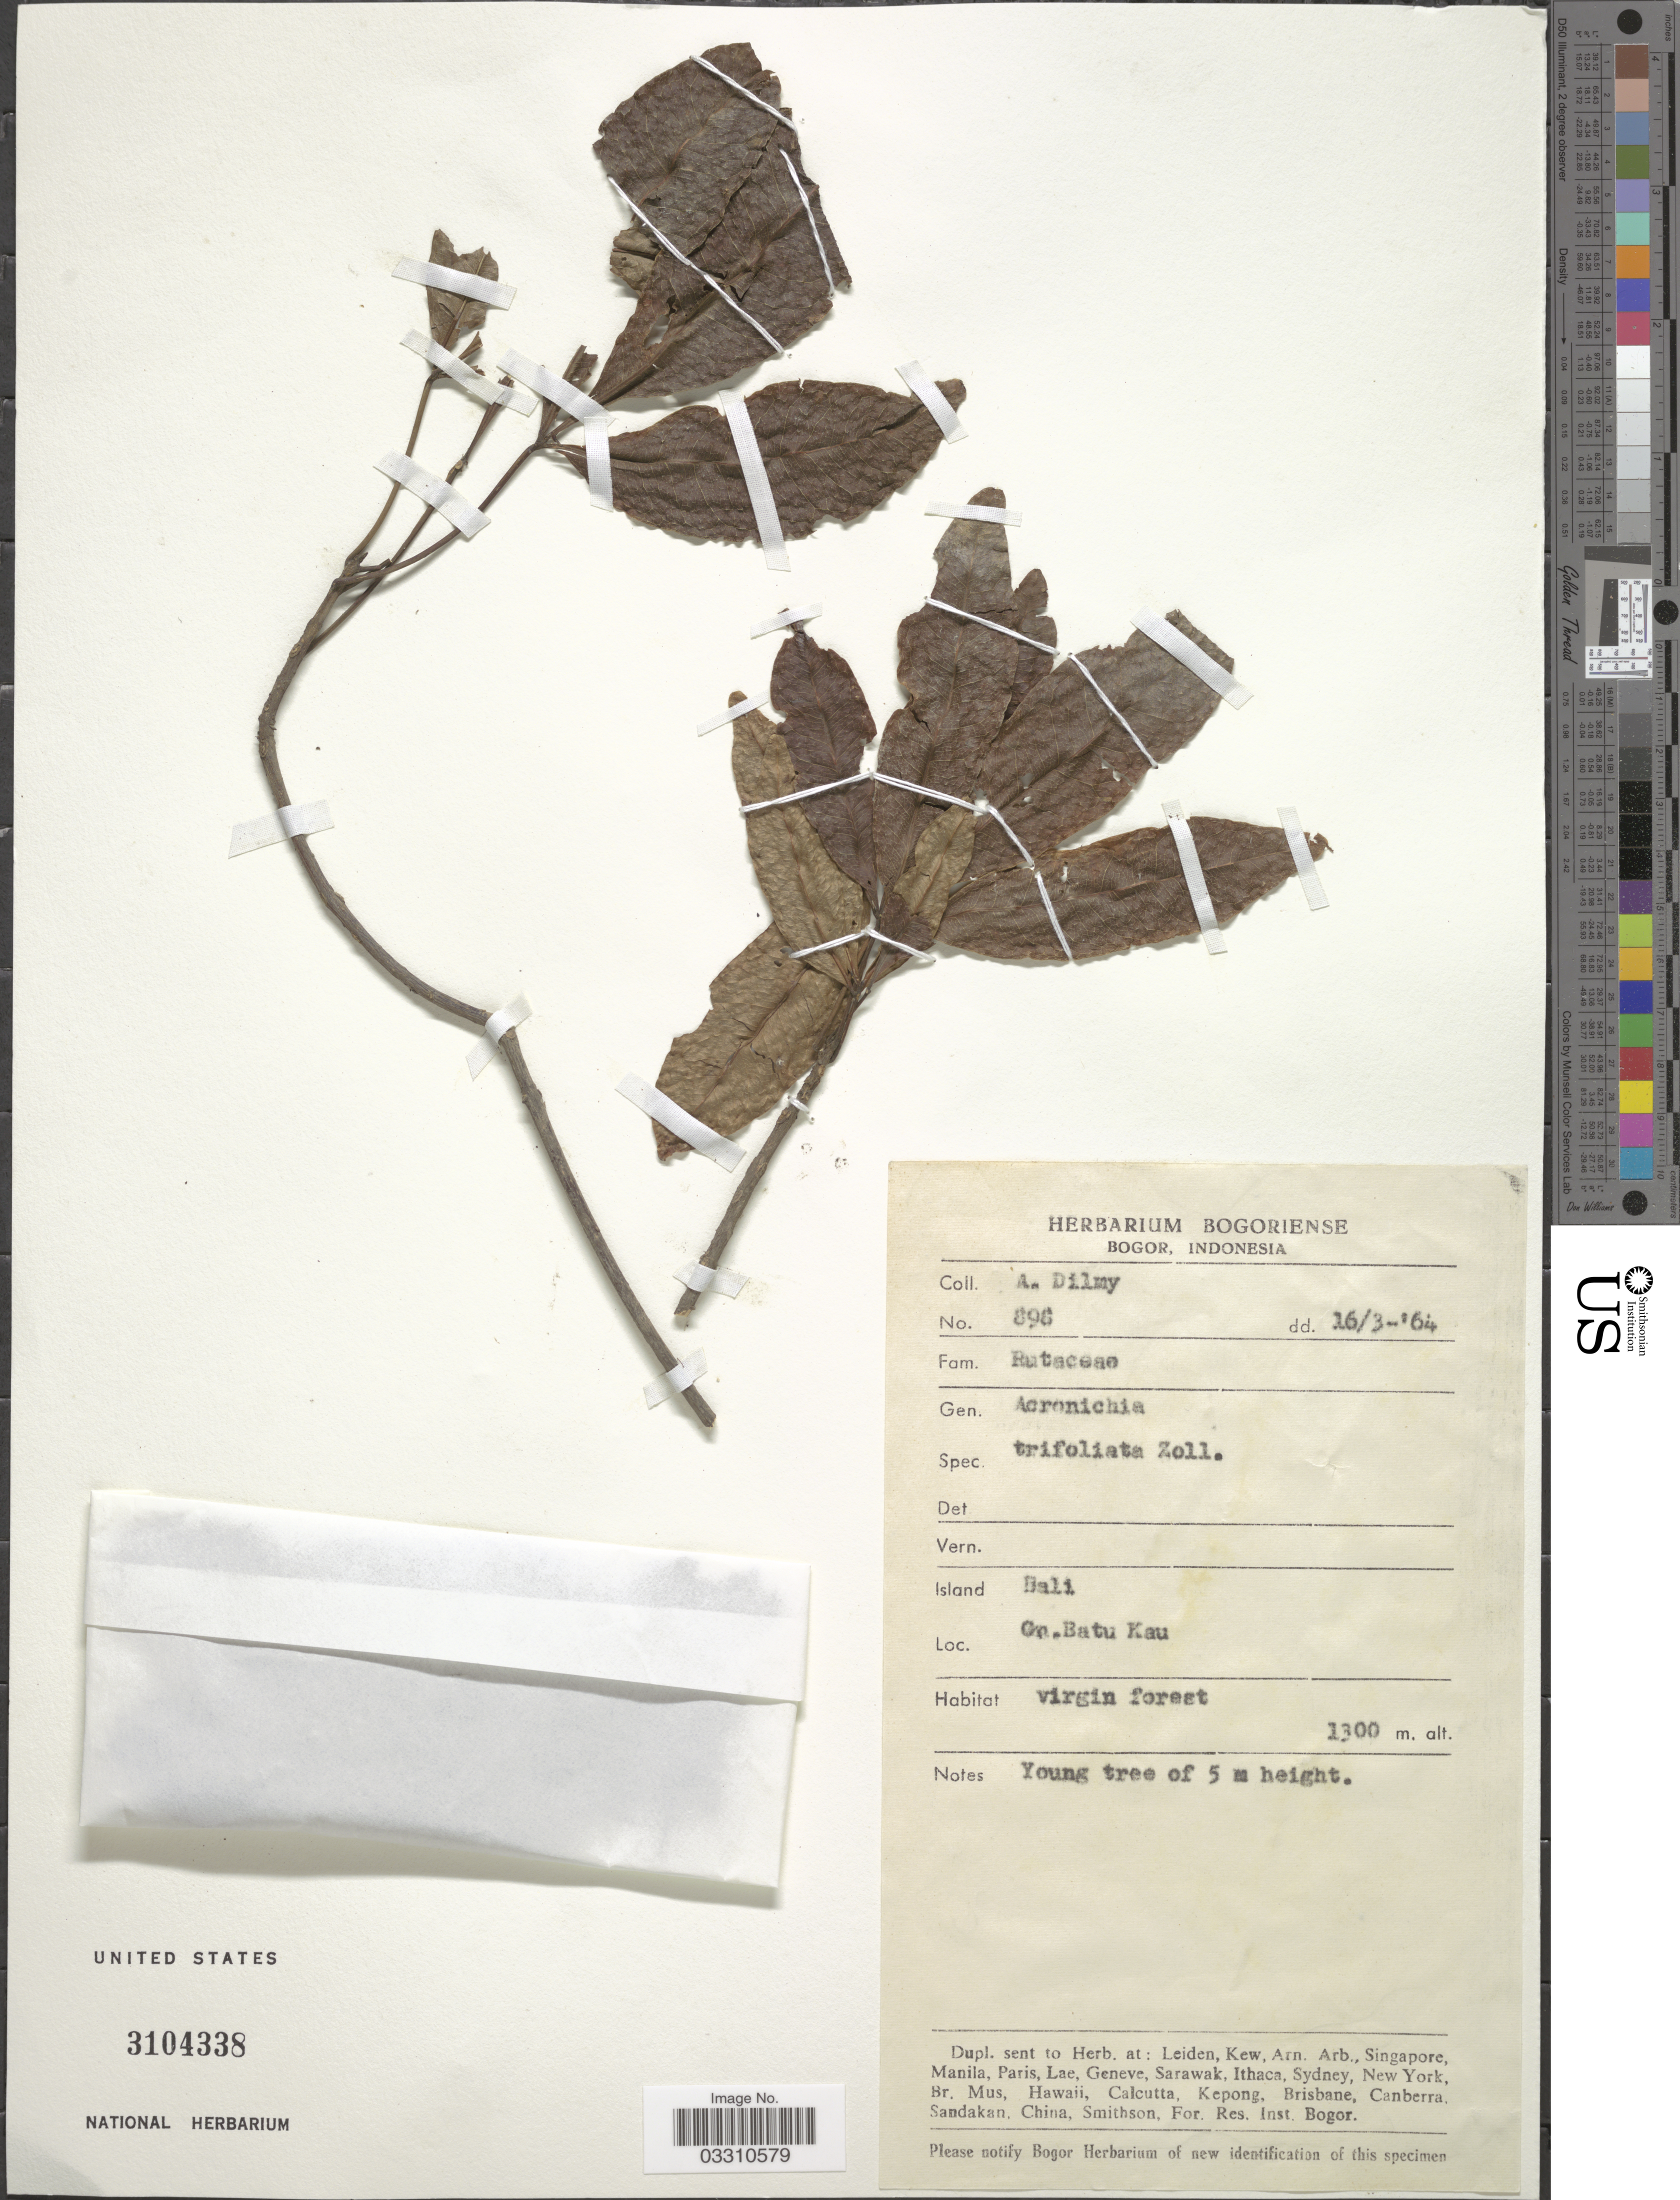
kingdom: Plantae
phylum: Tracheophyta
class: Magnoliopsida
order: Sapindales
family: Rutaceae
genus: Acronychia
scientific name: Acronychia trifoliolata var. trifoliolata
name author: Zoll. & Moritzi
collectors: A. Dilmy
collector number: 896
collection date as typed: Transcribed d/m/y: 16/3/64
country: Guinea-Bissau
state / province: Tombali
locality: Island Bali. Gn. Batu Kau.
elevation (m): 1300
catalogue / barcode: US 3104338